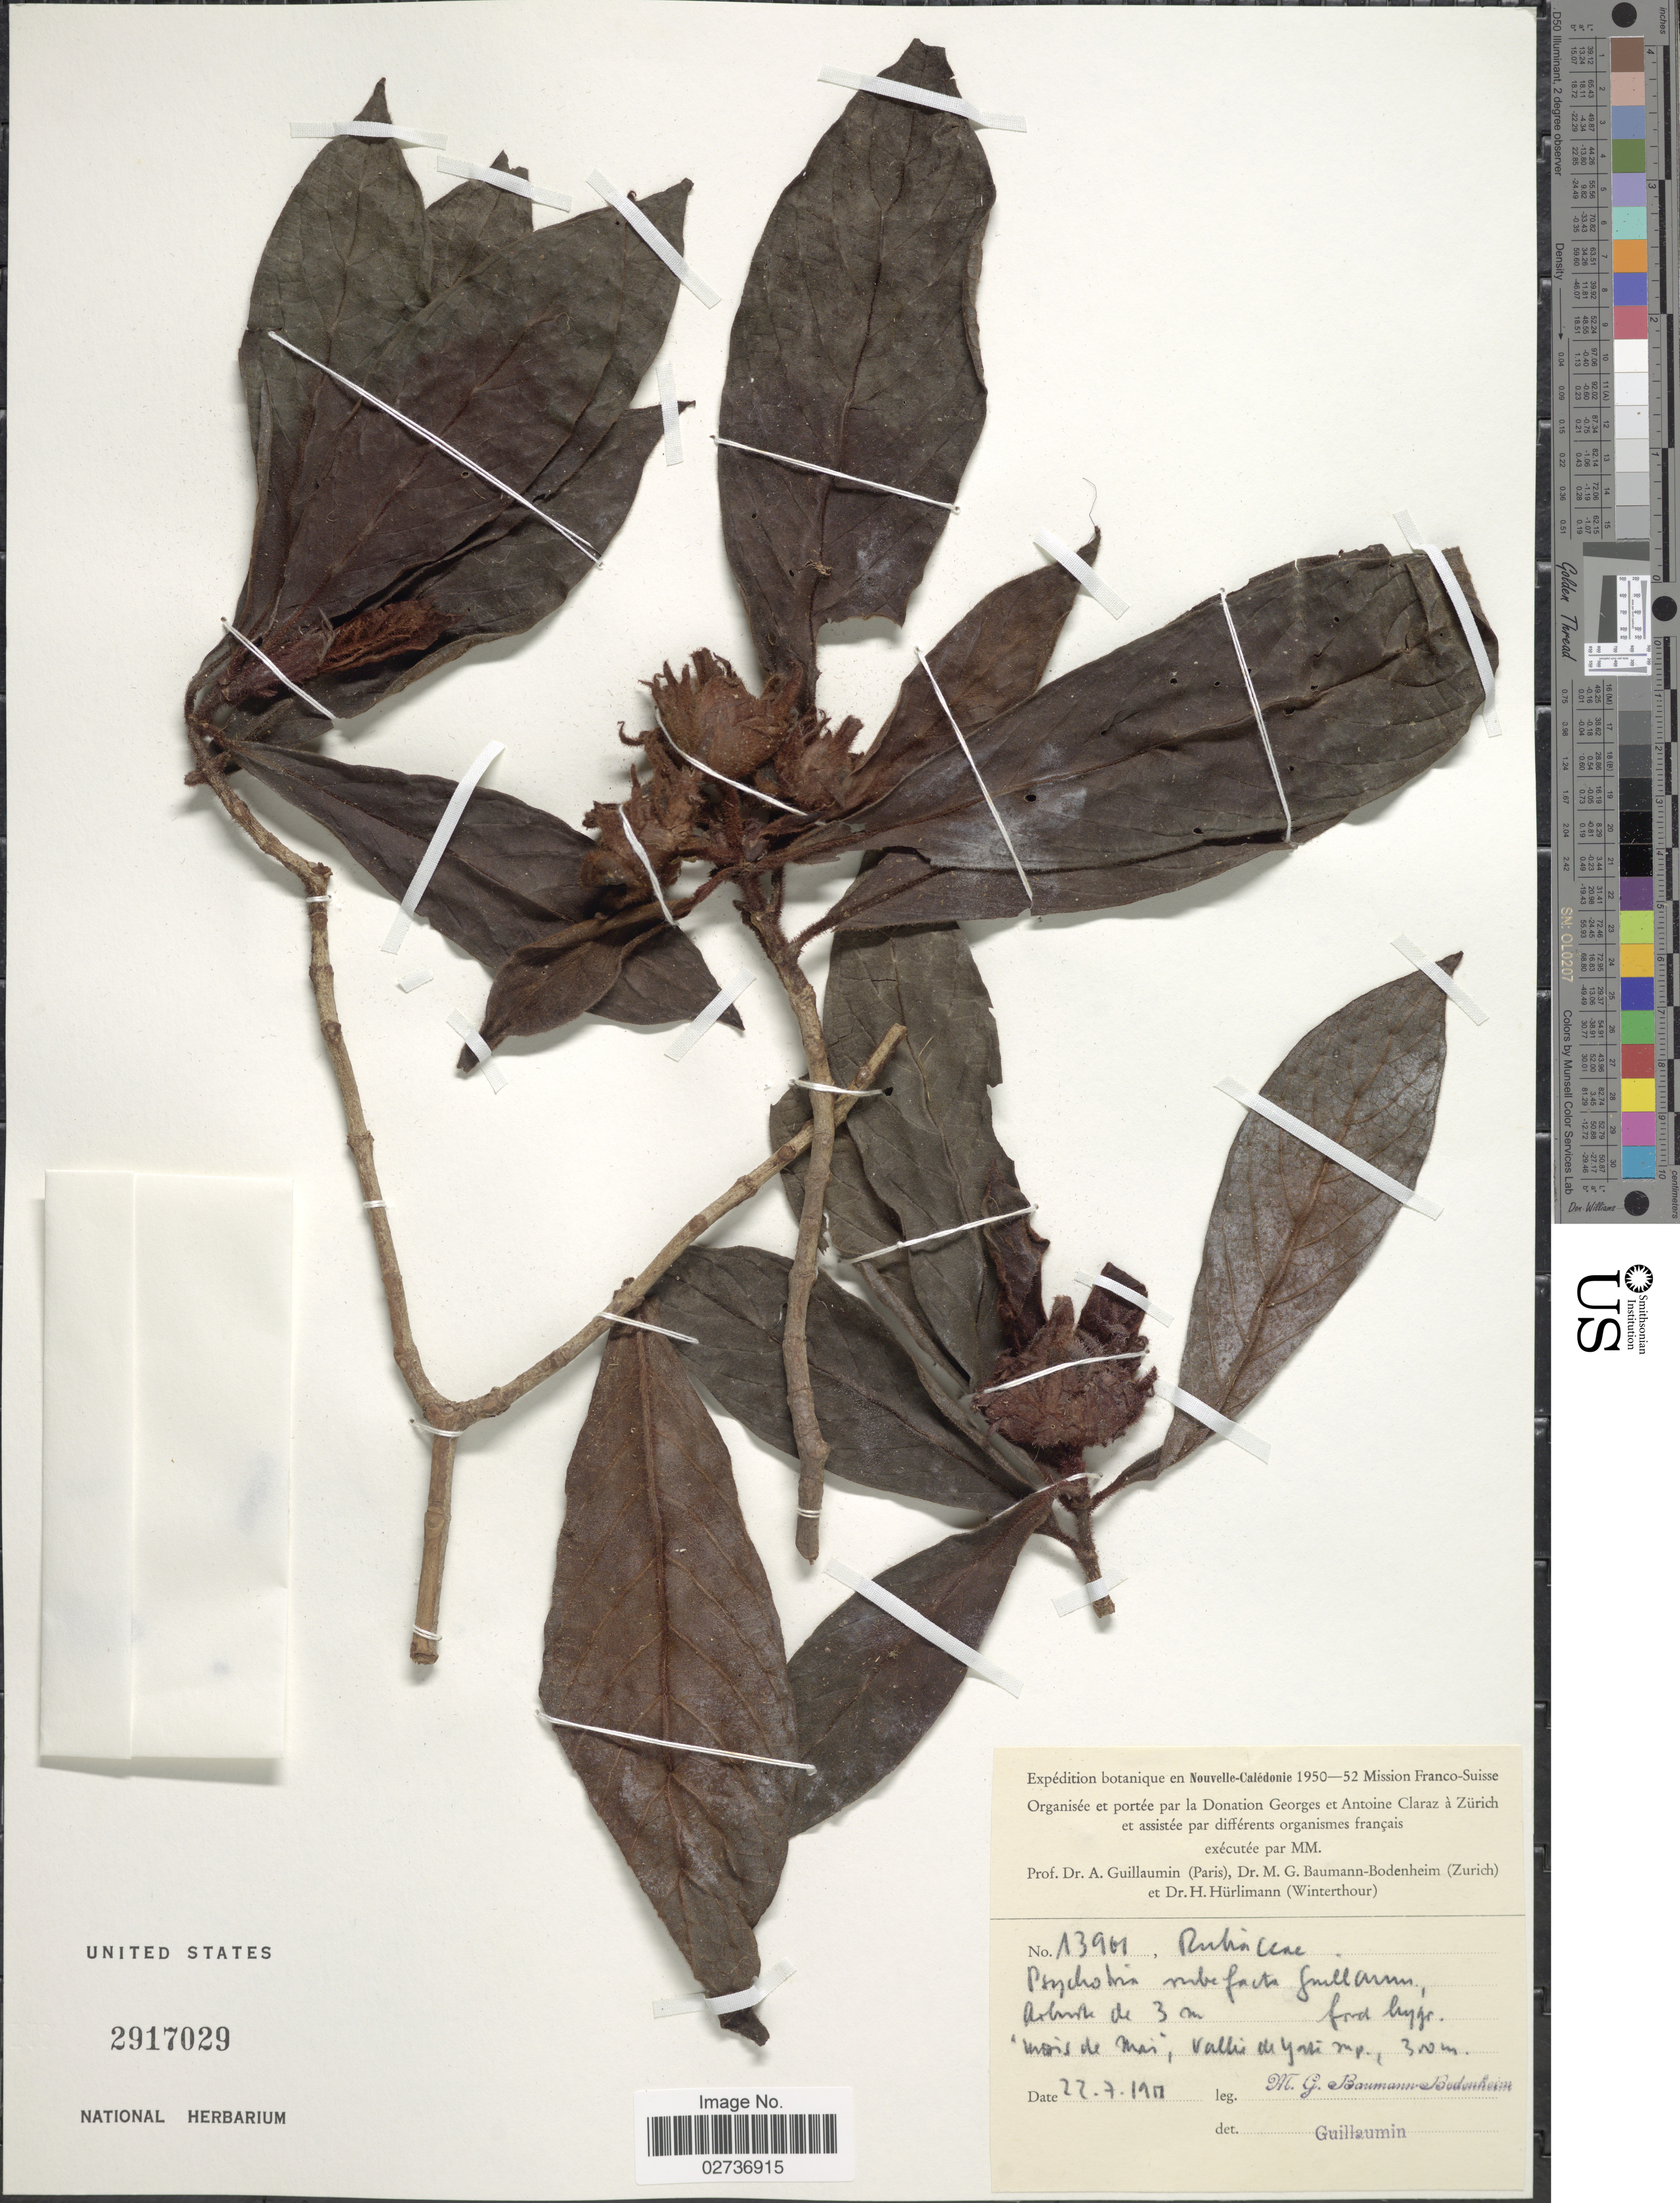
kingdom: Plantae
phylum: Tracheophyta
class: Magnoliopsida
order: Gentianales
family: Rubiaceae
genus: Psychotria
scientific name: Psychotria rubefacta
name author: (S. Moore) Guillaumin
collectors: M. G. Baumann-Bodenheim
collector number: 13901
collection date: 1950-07-22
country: New Caledonia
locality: Mois de Mas, Vallee de Yate mp. [interpreted]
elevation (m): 300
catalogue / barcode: US 2917029